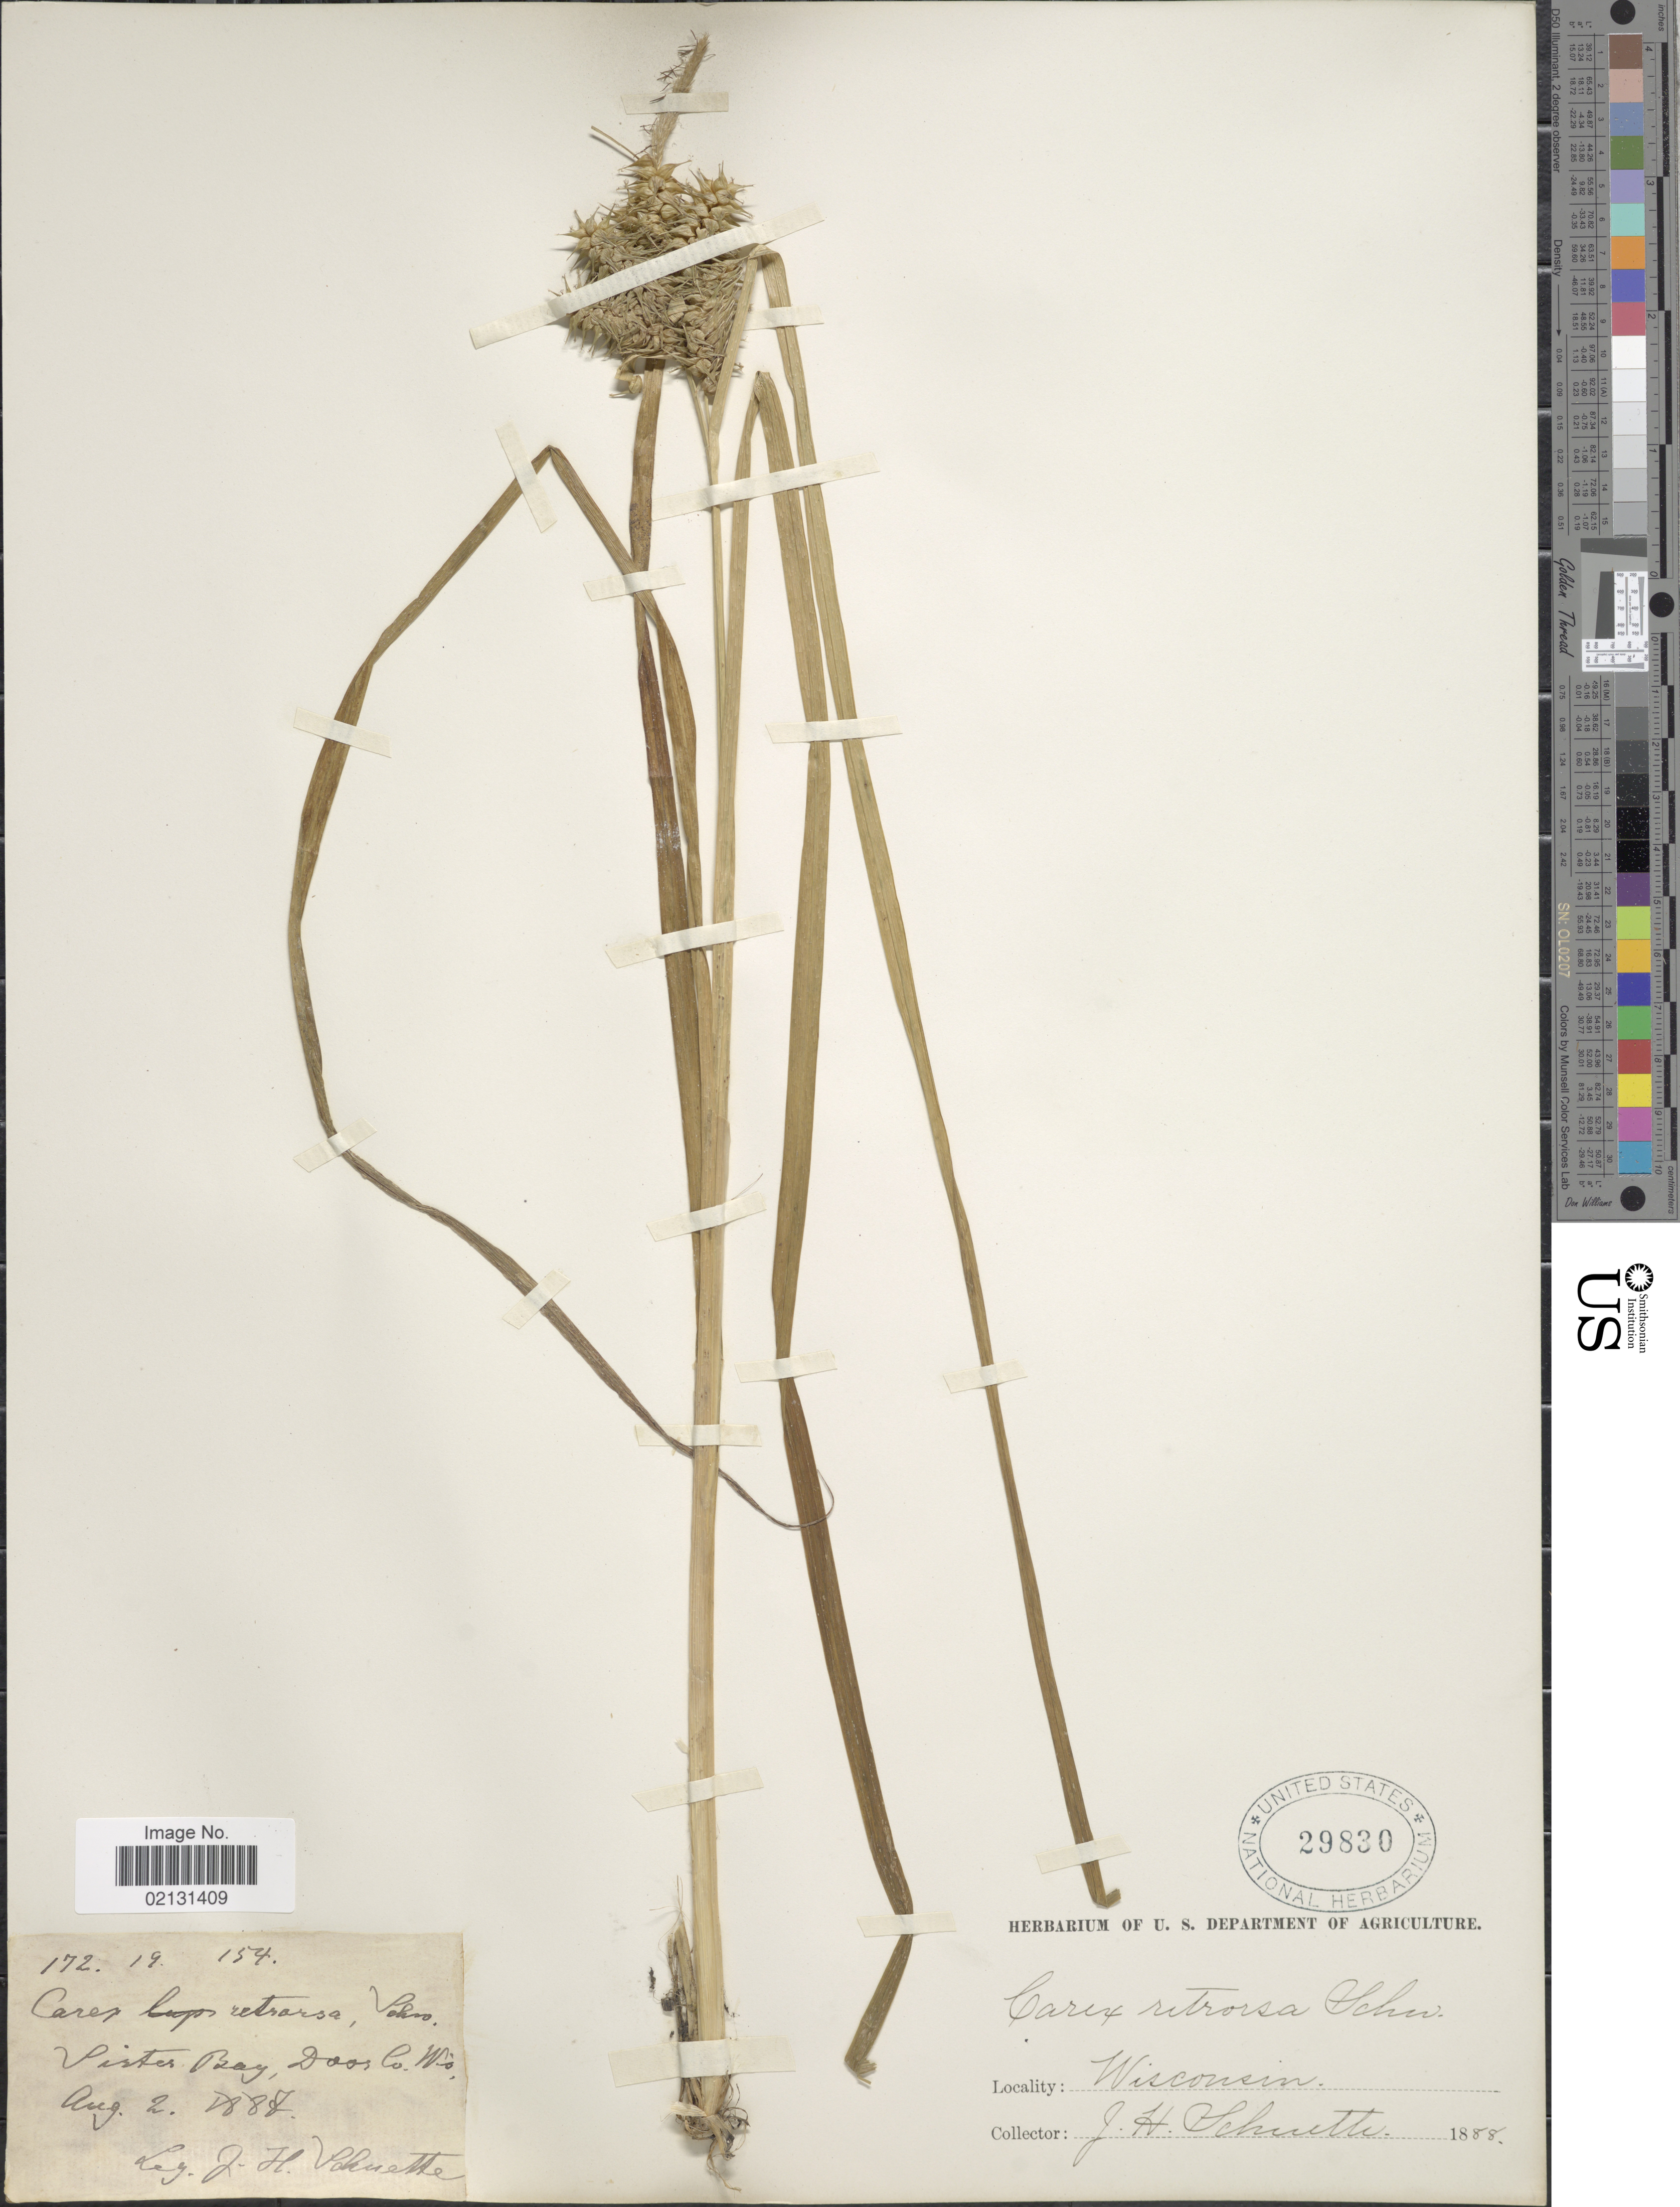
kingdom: Plantae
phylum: Tracheophyta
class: Liliopsida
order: Poales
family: Cyperaceae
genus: Carex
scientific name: Carex retrorsa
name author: Schwein.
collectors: J. H. Schuette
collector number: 172.19.154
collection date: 1887-08-02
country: United States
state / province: Wisconsin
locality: Sister Bay, Door Co.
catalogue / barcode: US 29830